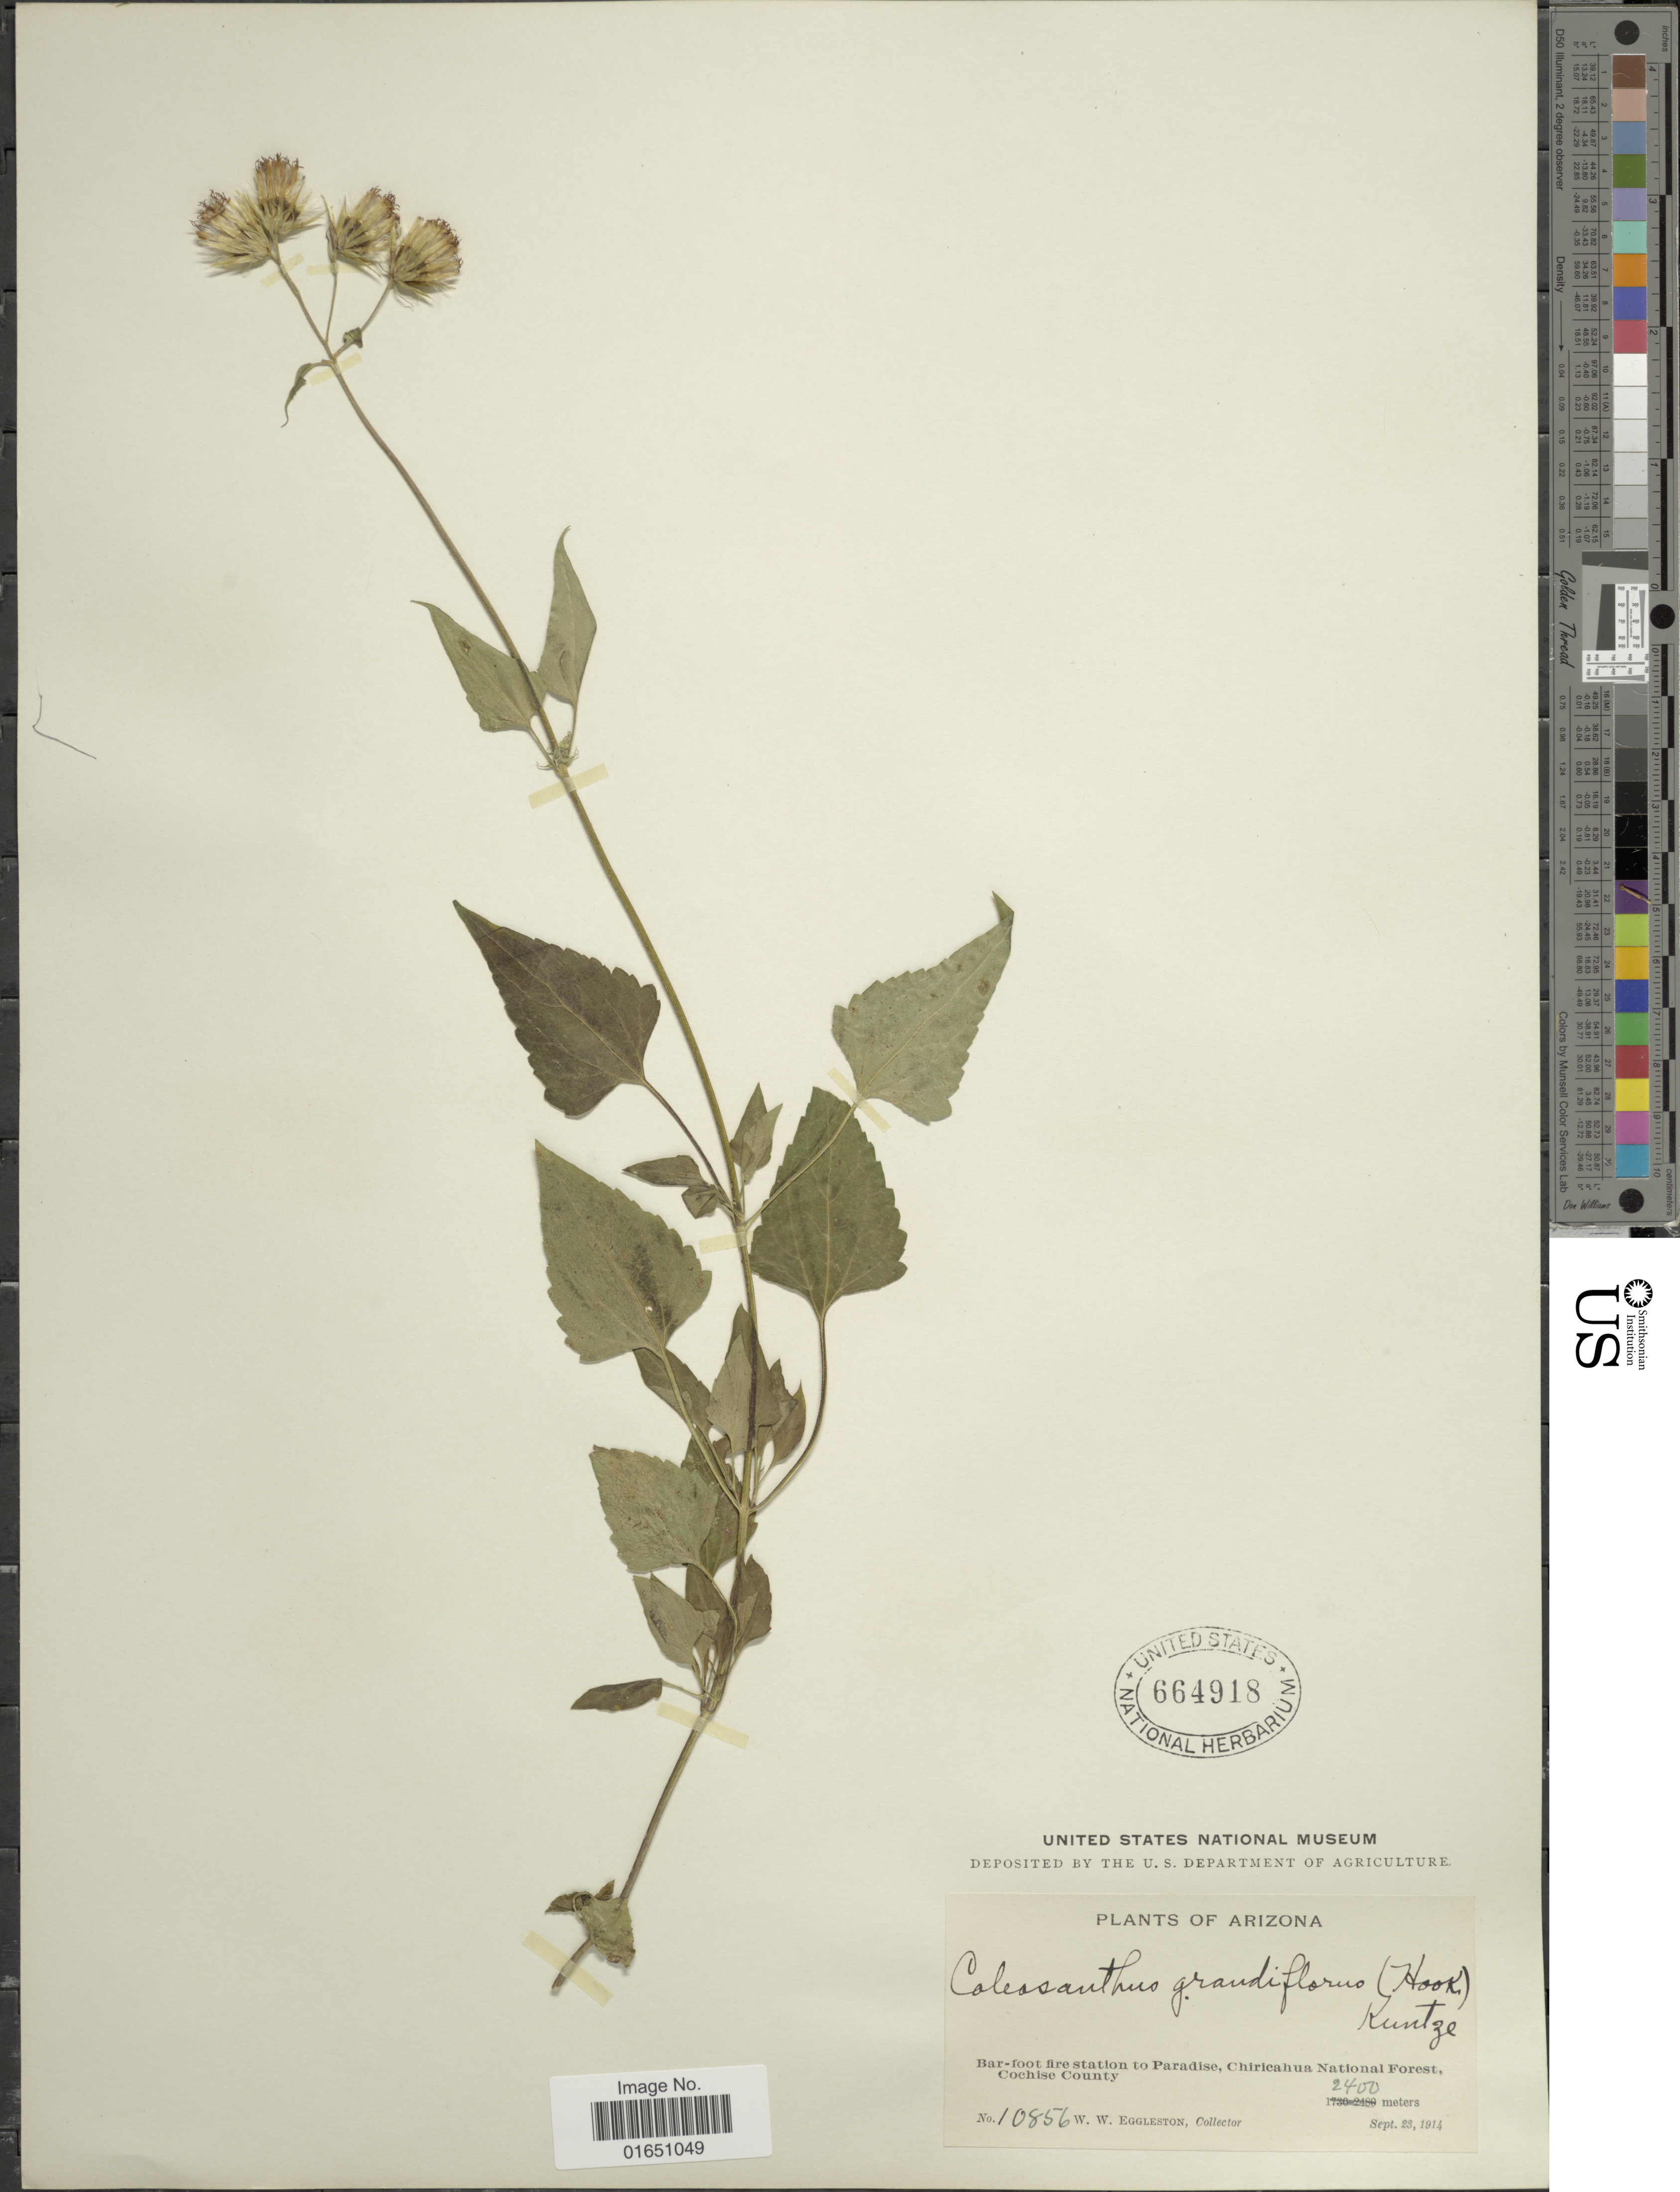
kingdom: Plantae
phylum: Tracheophyta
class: Magnoliopsida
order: Asterales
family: Asteraceae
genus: Brickellia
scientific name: Brickellia grandiflora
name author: (Hook.) Nutt.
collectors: W. W. Eggleston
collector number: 10856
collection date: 1914-09-23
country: United States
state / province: Arizona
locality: Bar-foot fire station to Paradise, Chiricahua National Forest, Cochise County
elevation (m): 2400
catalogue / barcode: US 664918